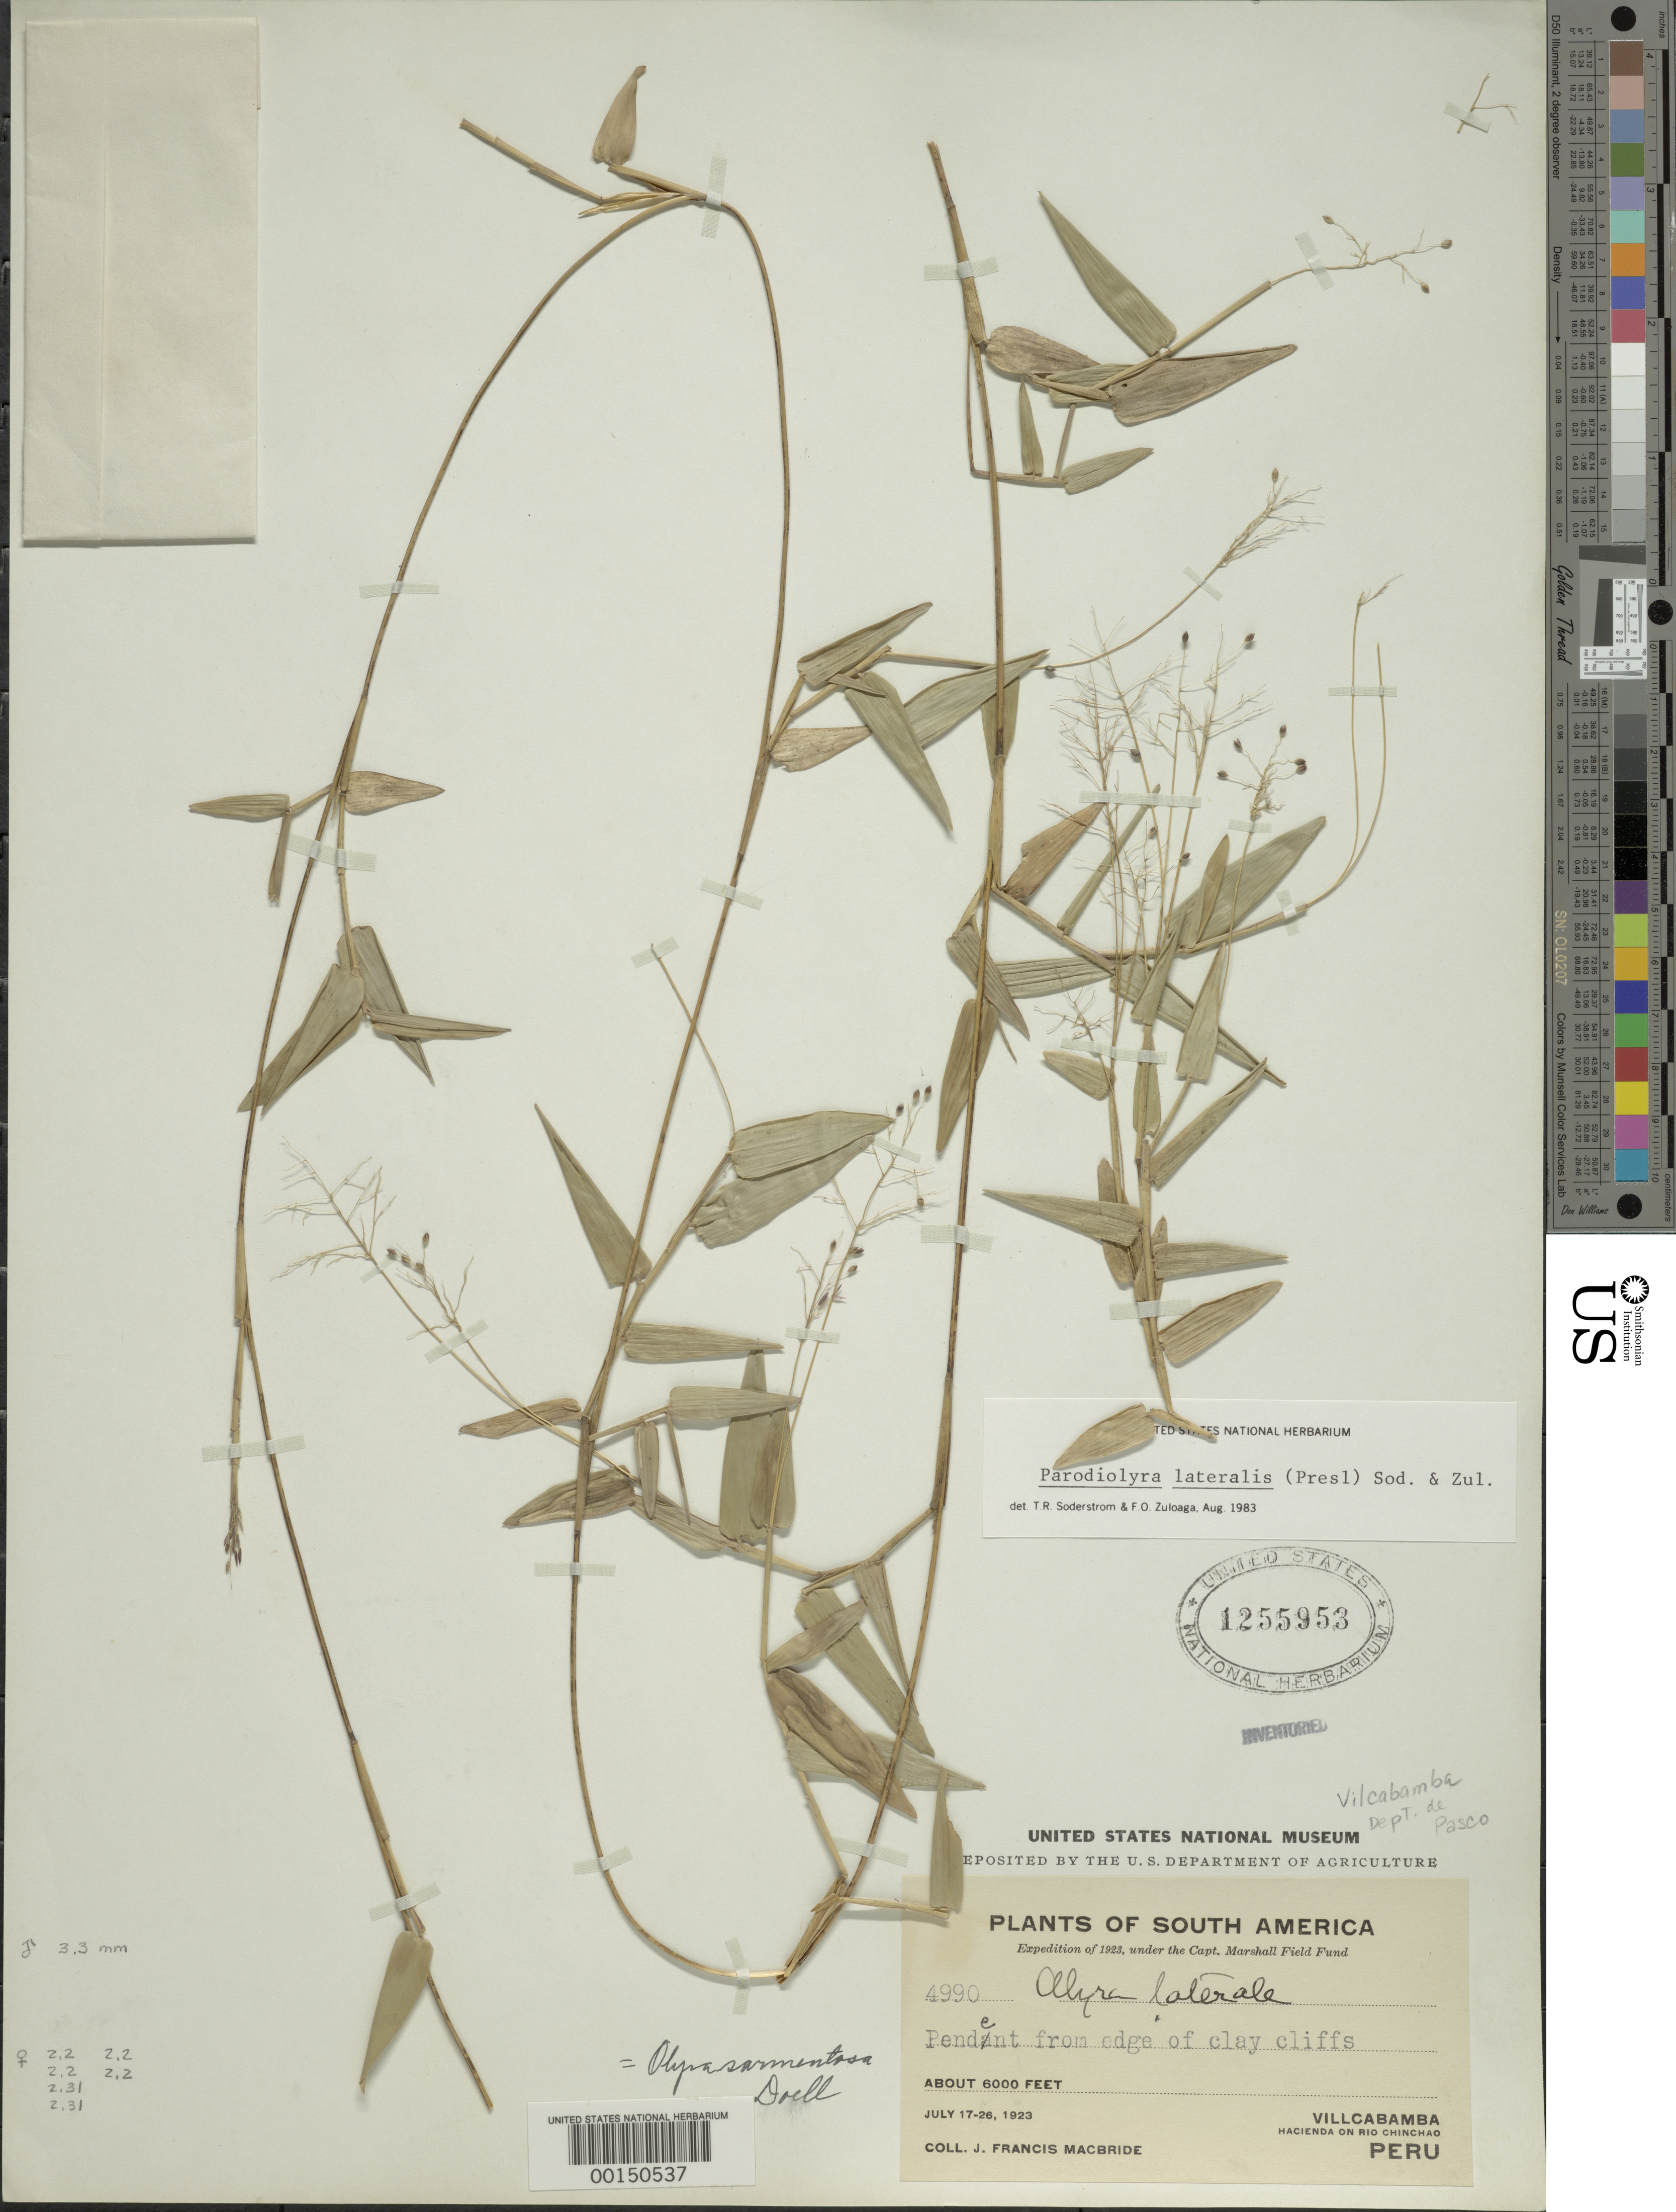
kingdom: Plantae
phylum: Tracheophyta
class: Liliopsida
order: Poales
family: Poaceae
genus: Parodiolyra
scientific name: Parodiolyra lateralis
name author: (J. Presl ex Nees) Soderstr. & Zuloaga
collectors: J. F. Macbride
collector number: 4990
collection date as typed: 17 Jul 1923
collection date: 1923-07-17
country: Peru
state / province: Huánuco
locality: Villcabamba, hacienda on Río Chinchao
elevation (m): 1830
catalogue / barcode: US 1255953